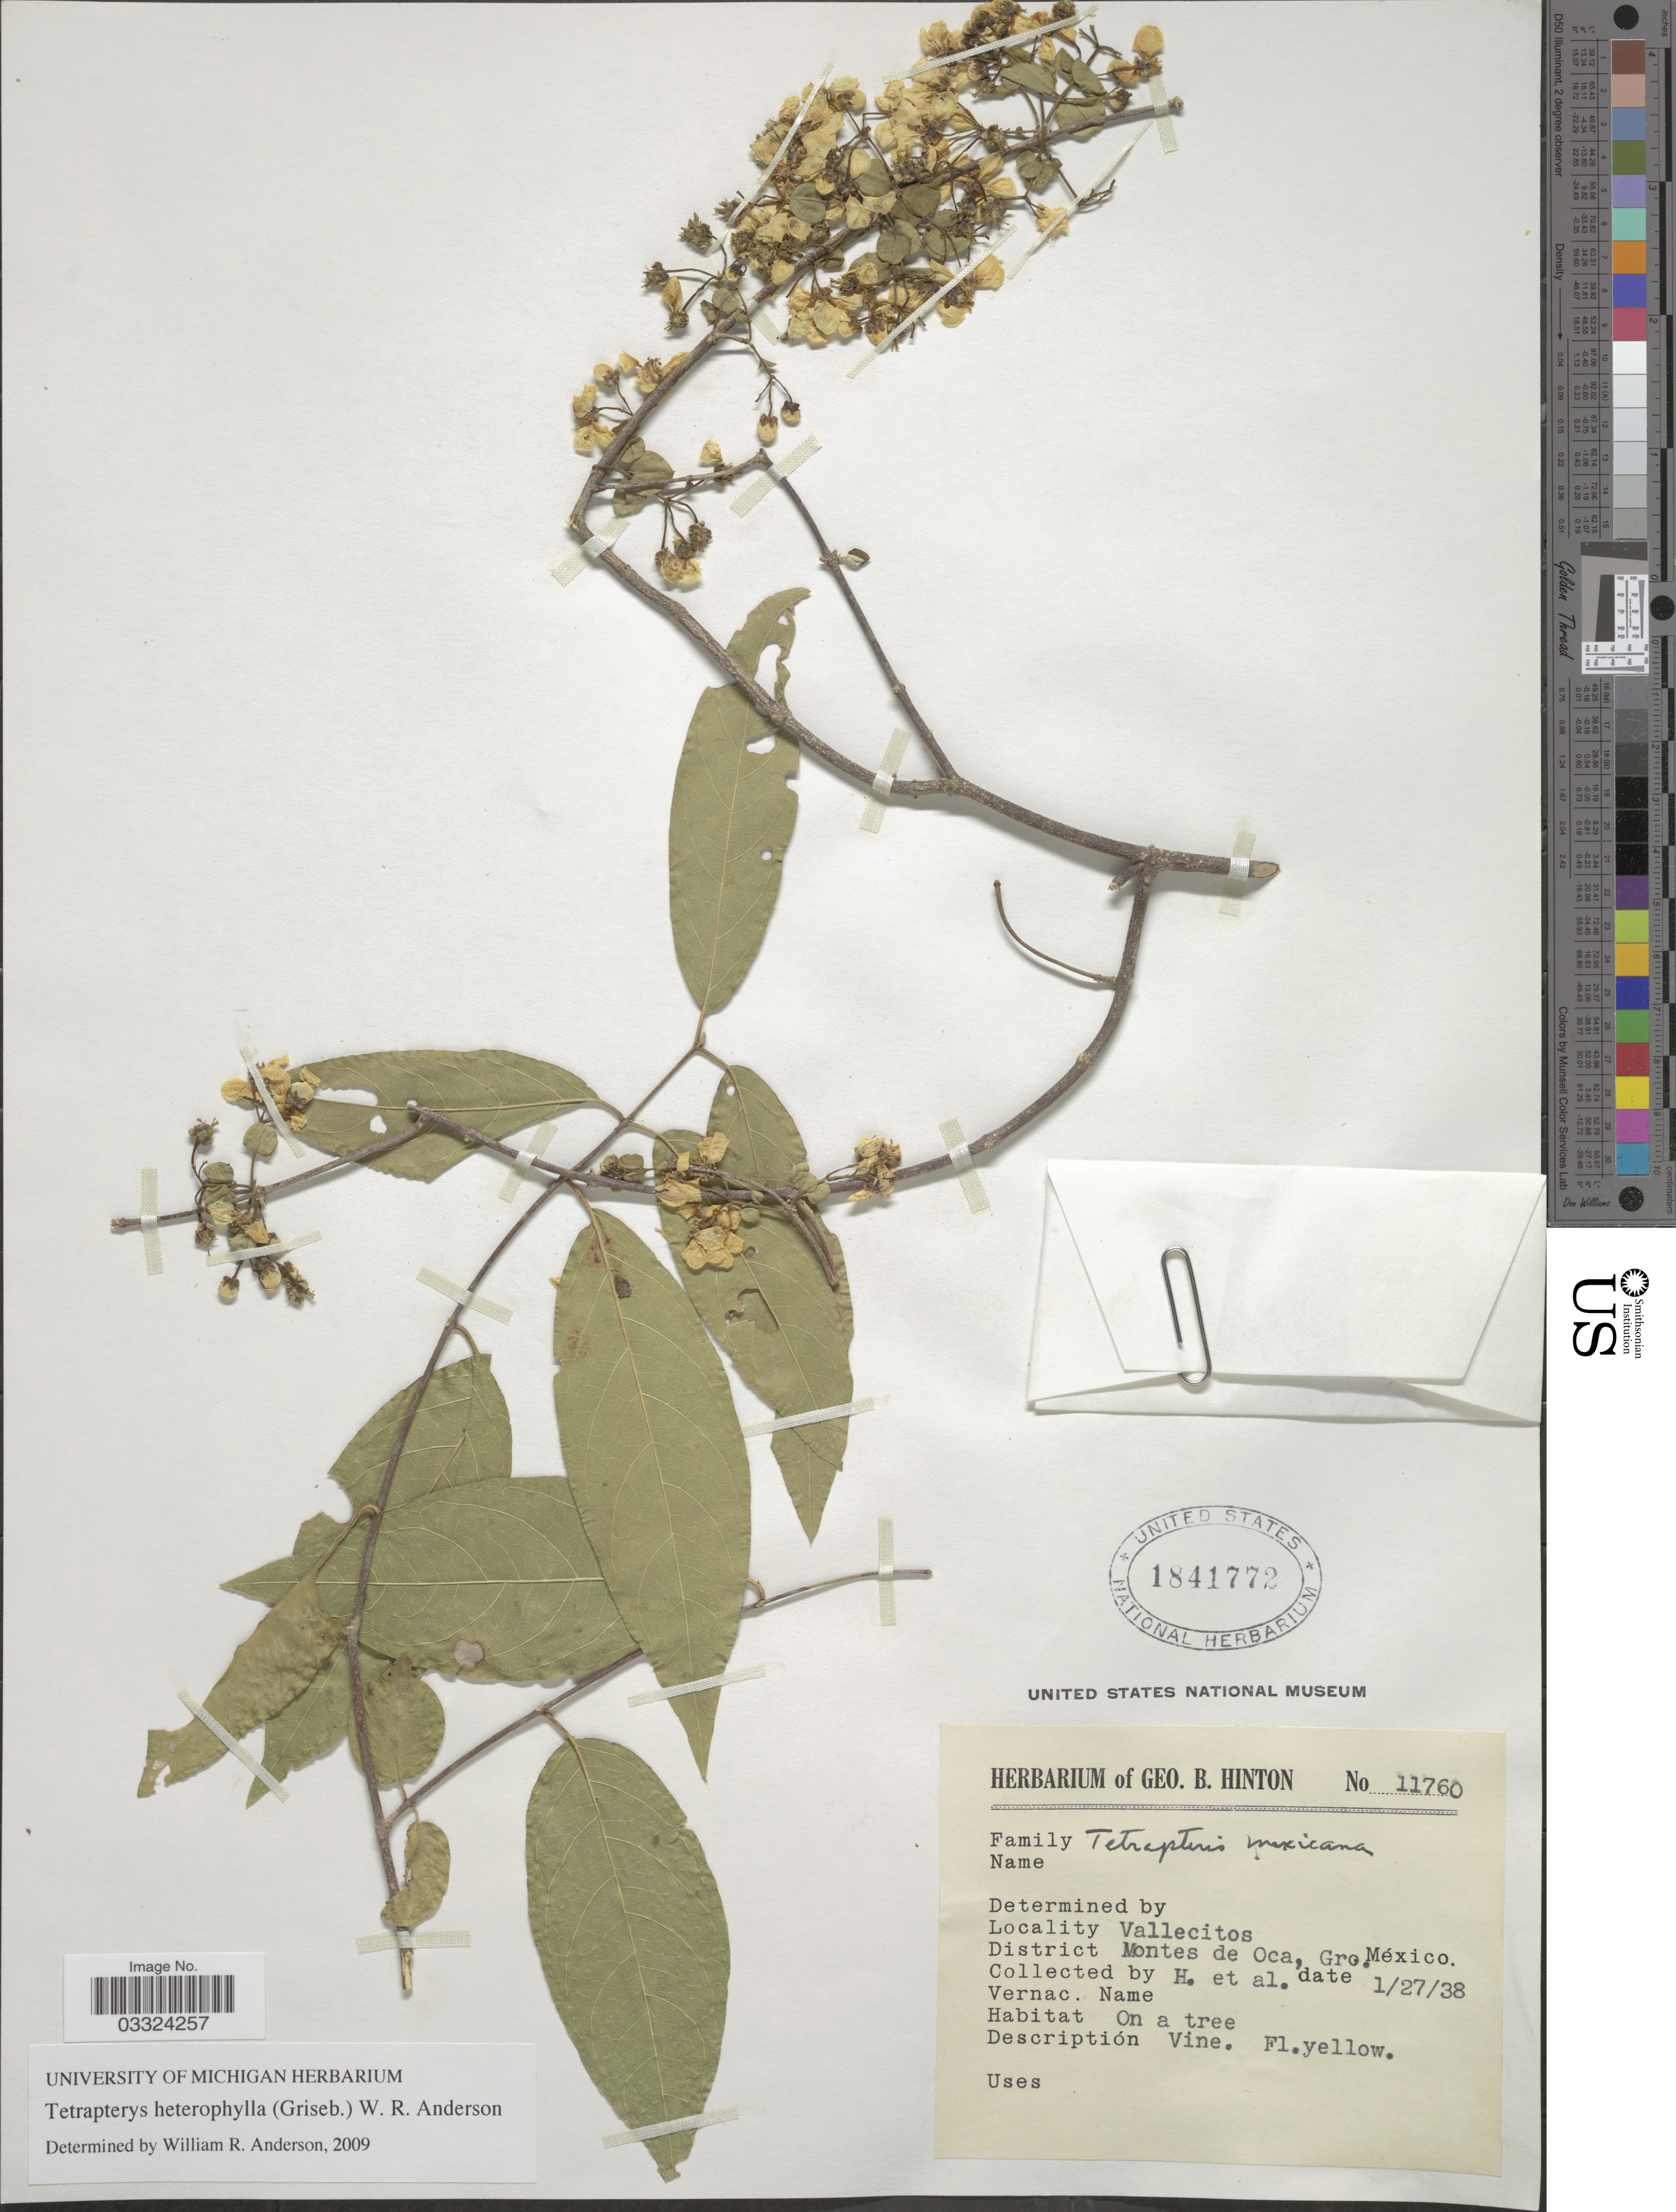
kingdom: Plantae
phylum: Tracheophyta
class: Magnoliopsida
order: Malpighiales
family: Malpighiaceae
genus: Tetrapterys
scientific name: Tetrapterys heterophylla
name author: (Griseb.) W.R. Anderson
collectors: G. B. Hinton & et al.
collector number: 11760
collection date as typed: Transcribed d/m/y: 27/1/38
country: Mexico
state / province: Guerrero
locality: Vallecitos. District Montes de Oca.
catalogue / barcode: US 1841772